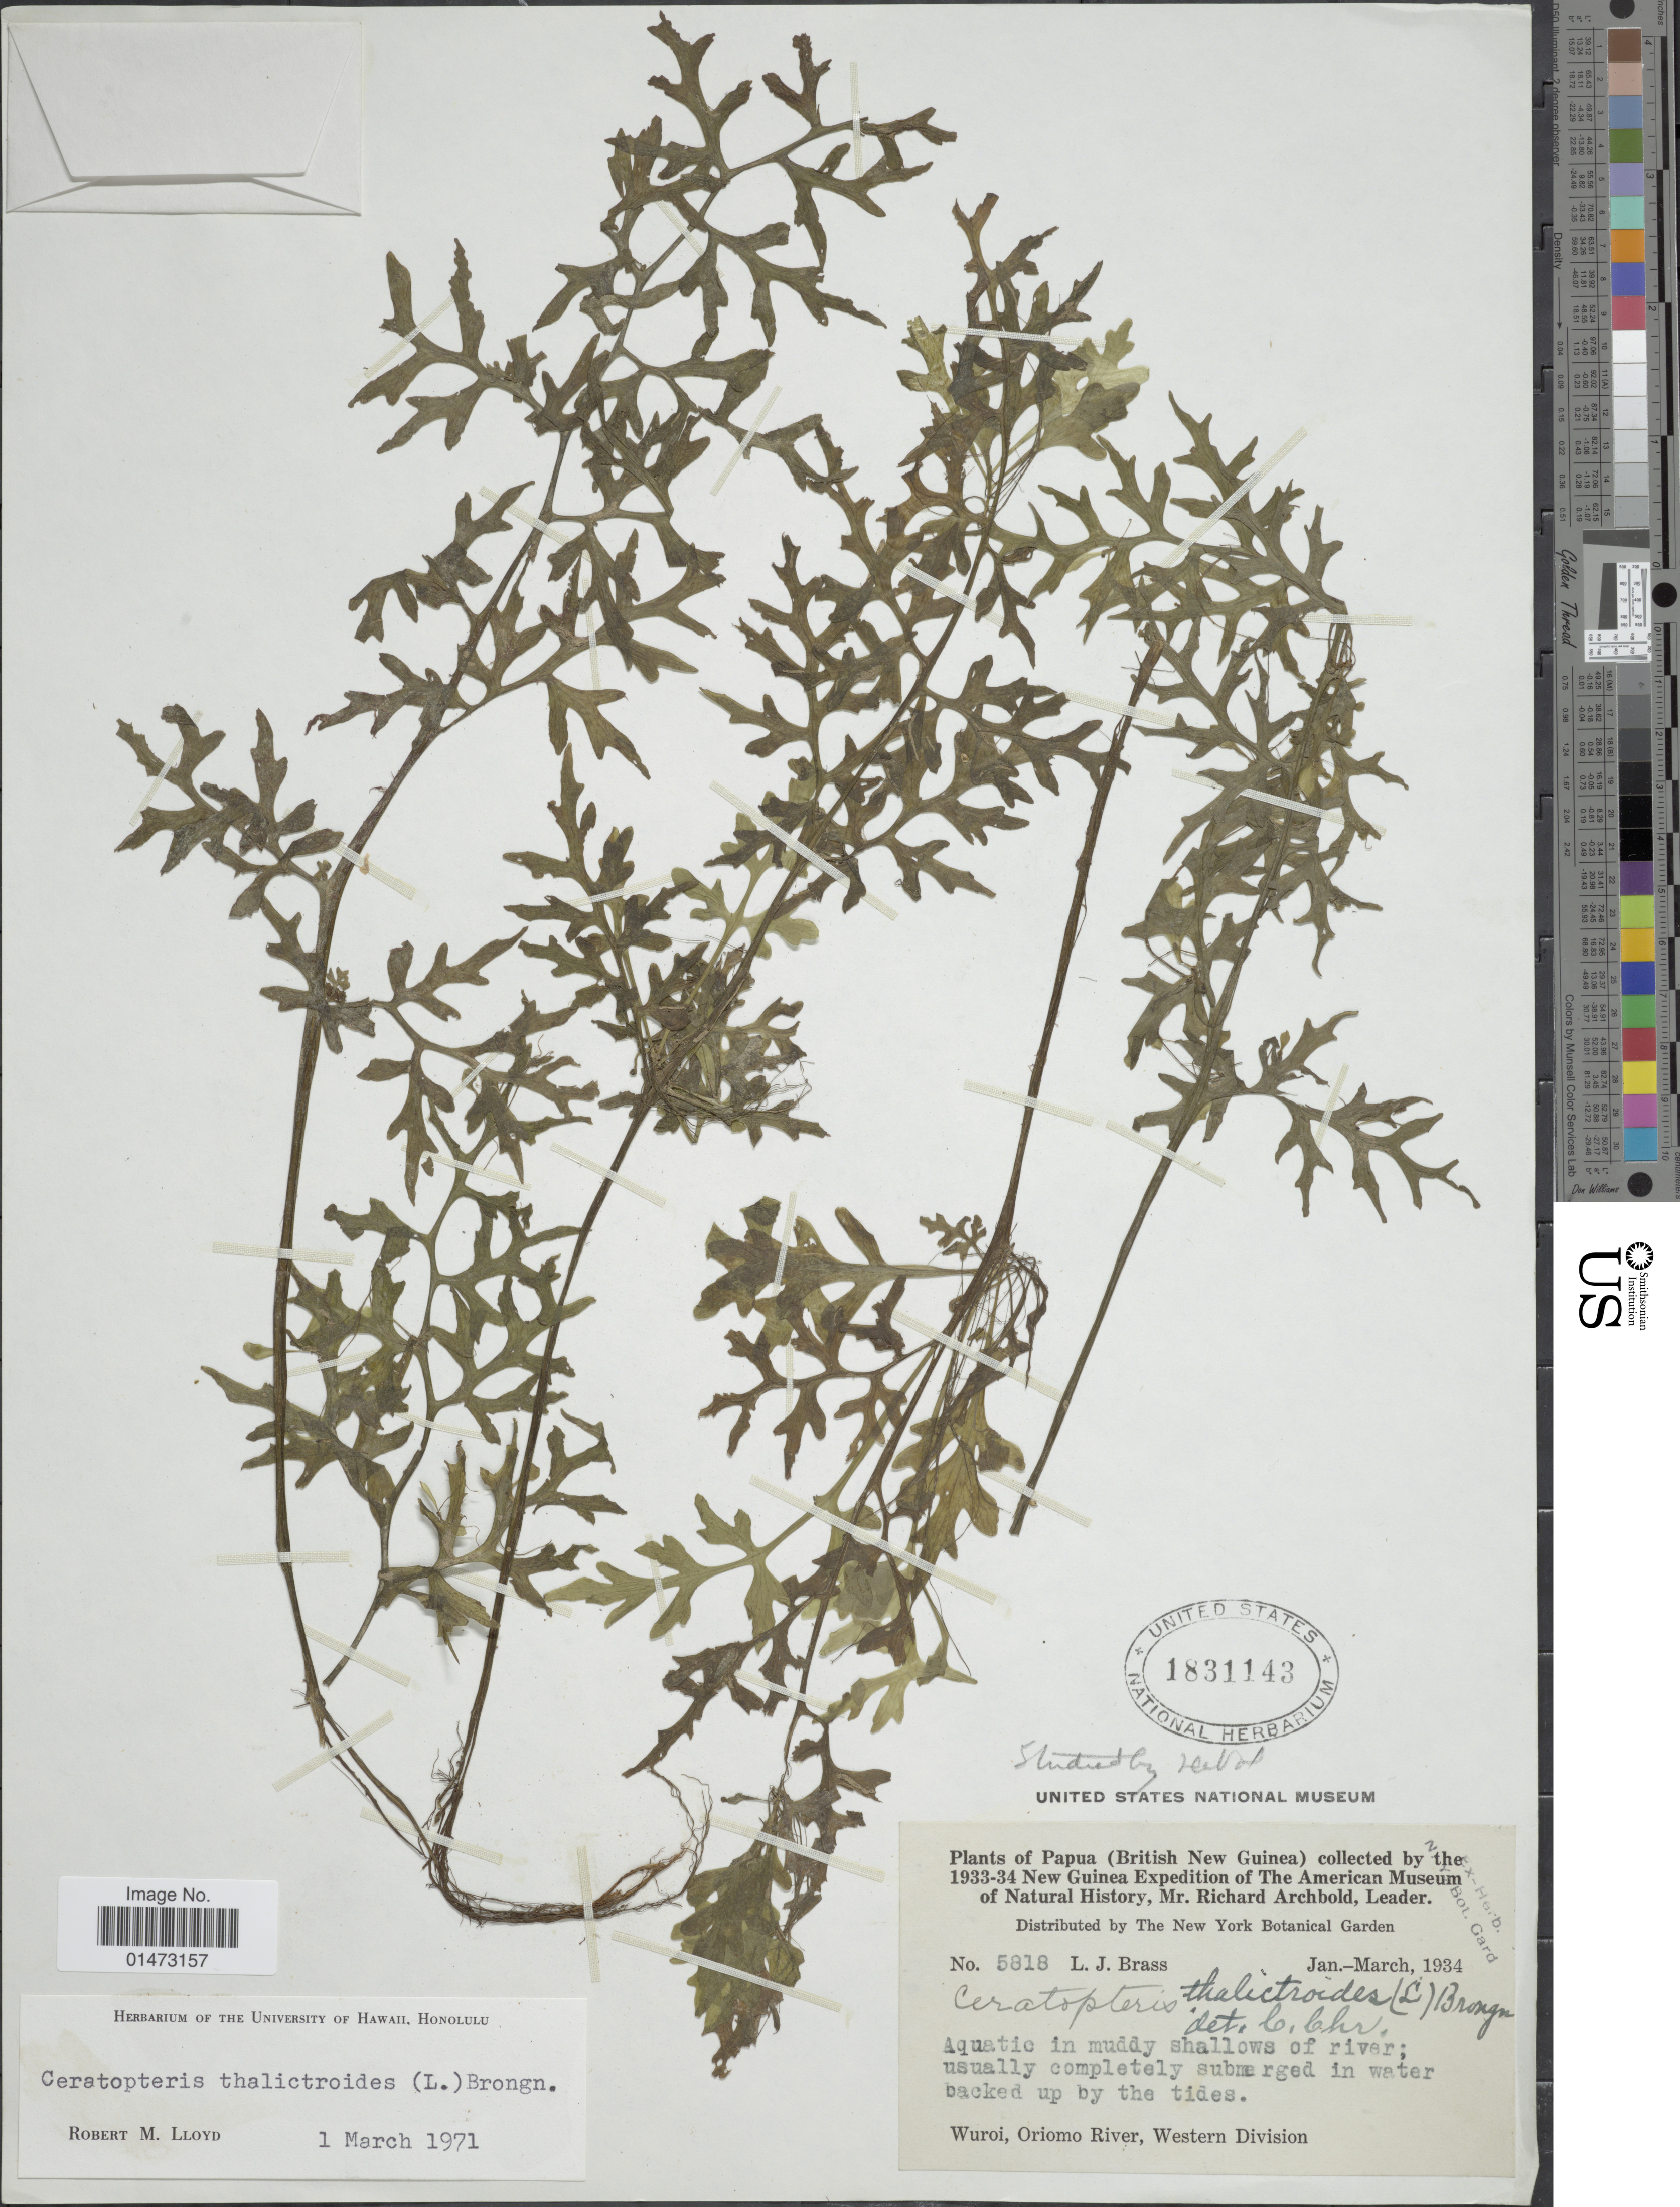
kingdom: Plantae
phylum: Tracheophyta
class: Polypodiopsida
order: Polypodiales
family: Pteridaceae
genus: Ceratopteris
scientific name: Ceratopteris thalictroides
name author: (L.) Brongn.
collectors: L. J. Brass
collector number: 5818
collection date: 1934-01/1934-03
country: Papua New Guinea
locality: (British New Guinea). Wuroi, Oriomo River, Western Division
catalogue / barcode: US 1831143